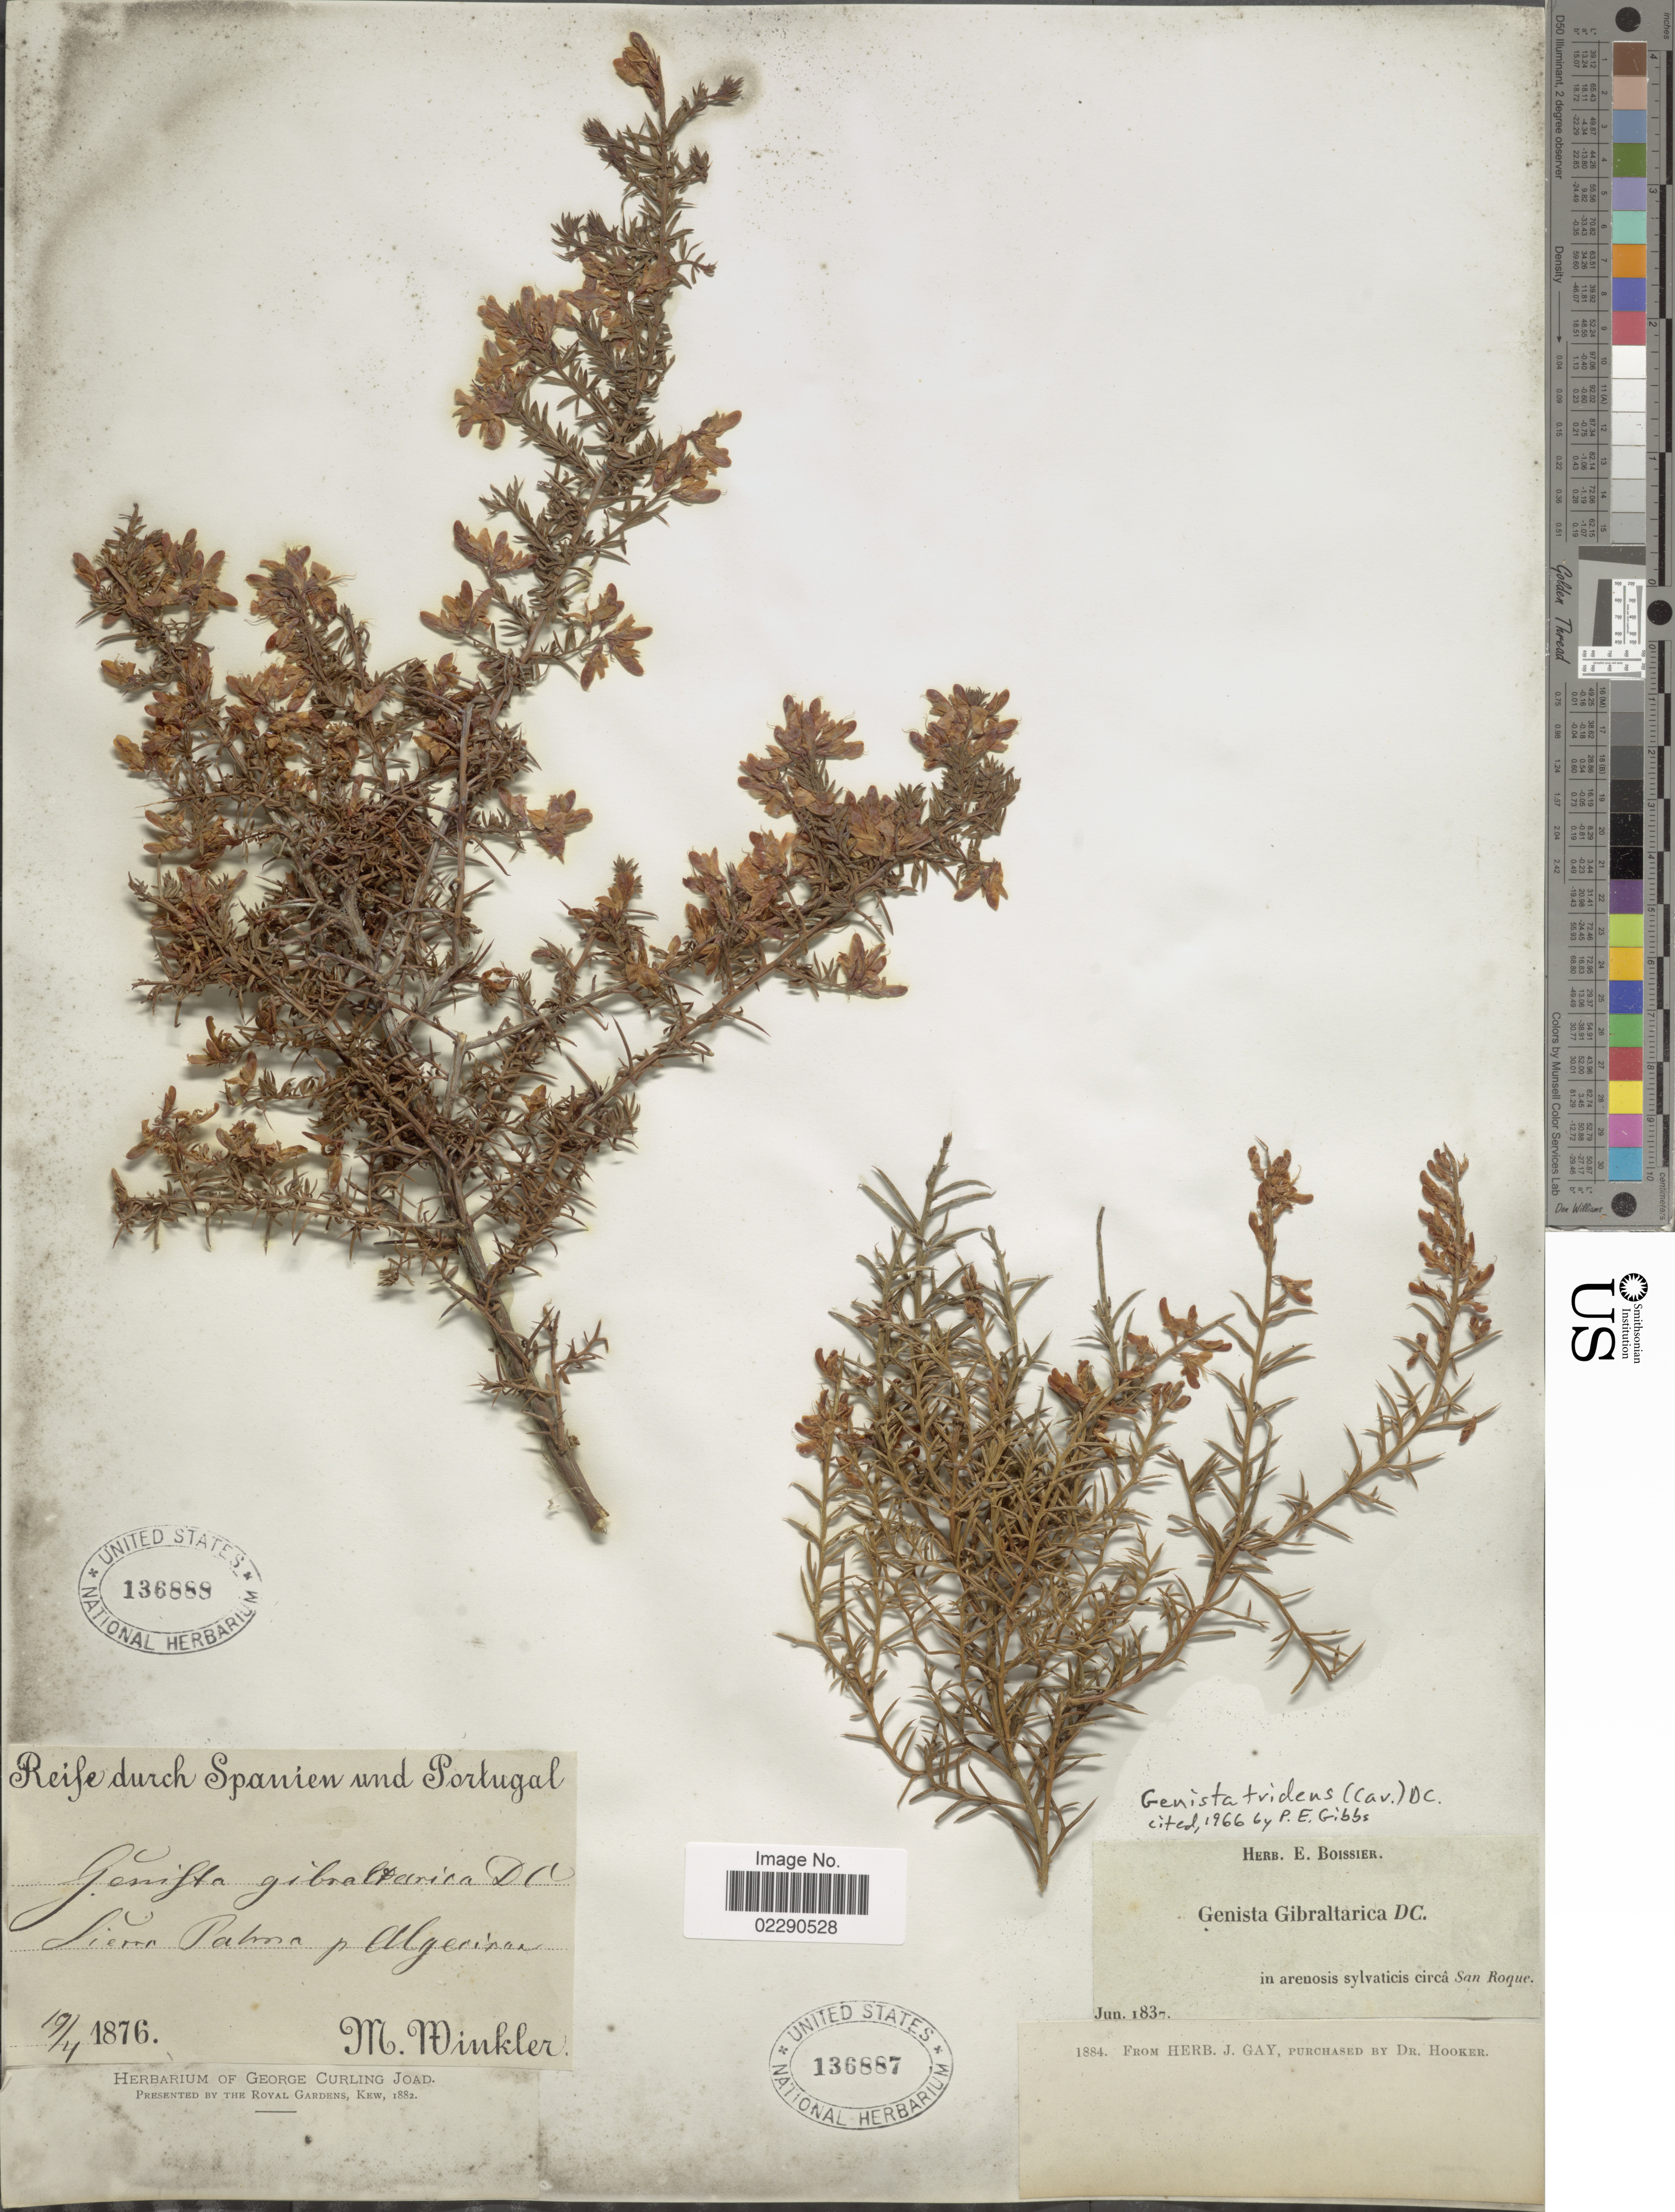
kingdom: Plantae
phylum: Tracheophyta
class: Magnoliopsida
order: Fabales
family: Fabaceae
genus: Genista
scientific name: Genista tridens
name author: (Cav.) DC.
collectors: M. Winkler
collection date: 1876-04-19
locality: Spanien und Portugal, Sierra Palma p Algeriran [interpreted]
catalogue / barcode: US 136888